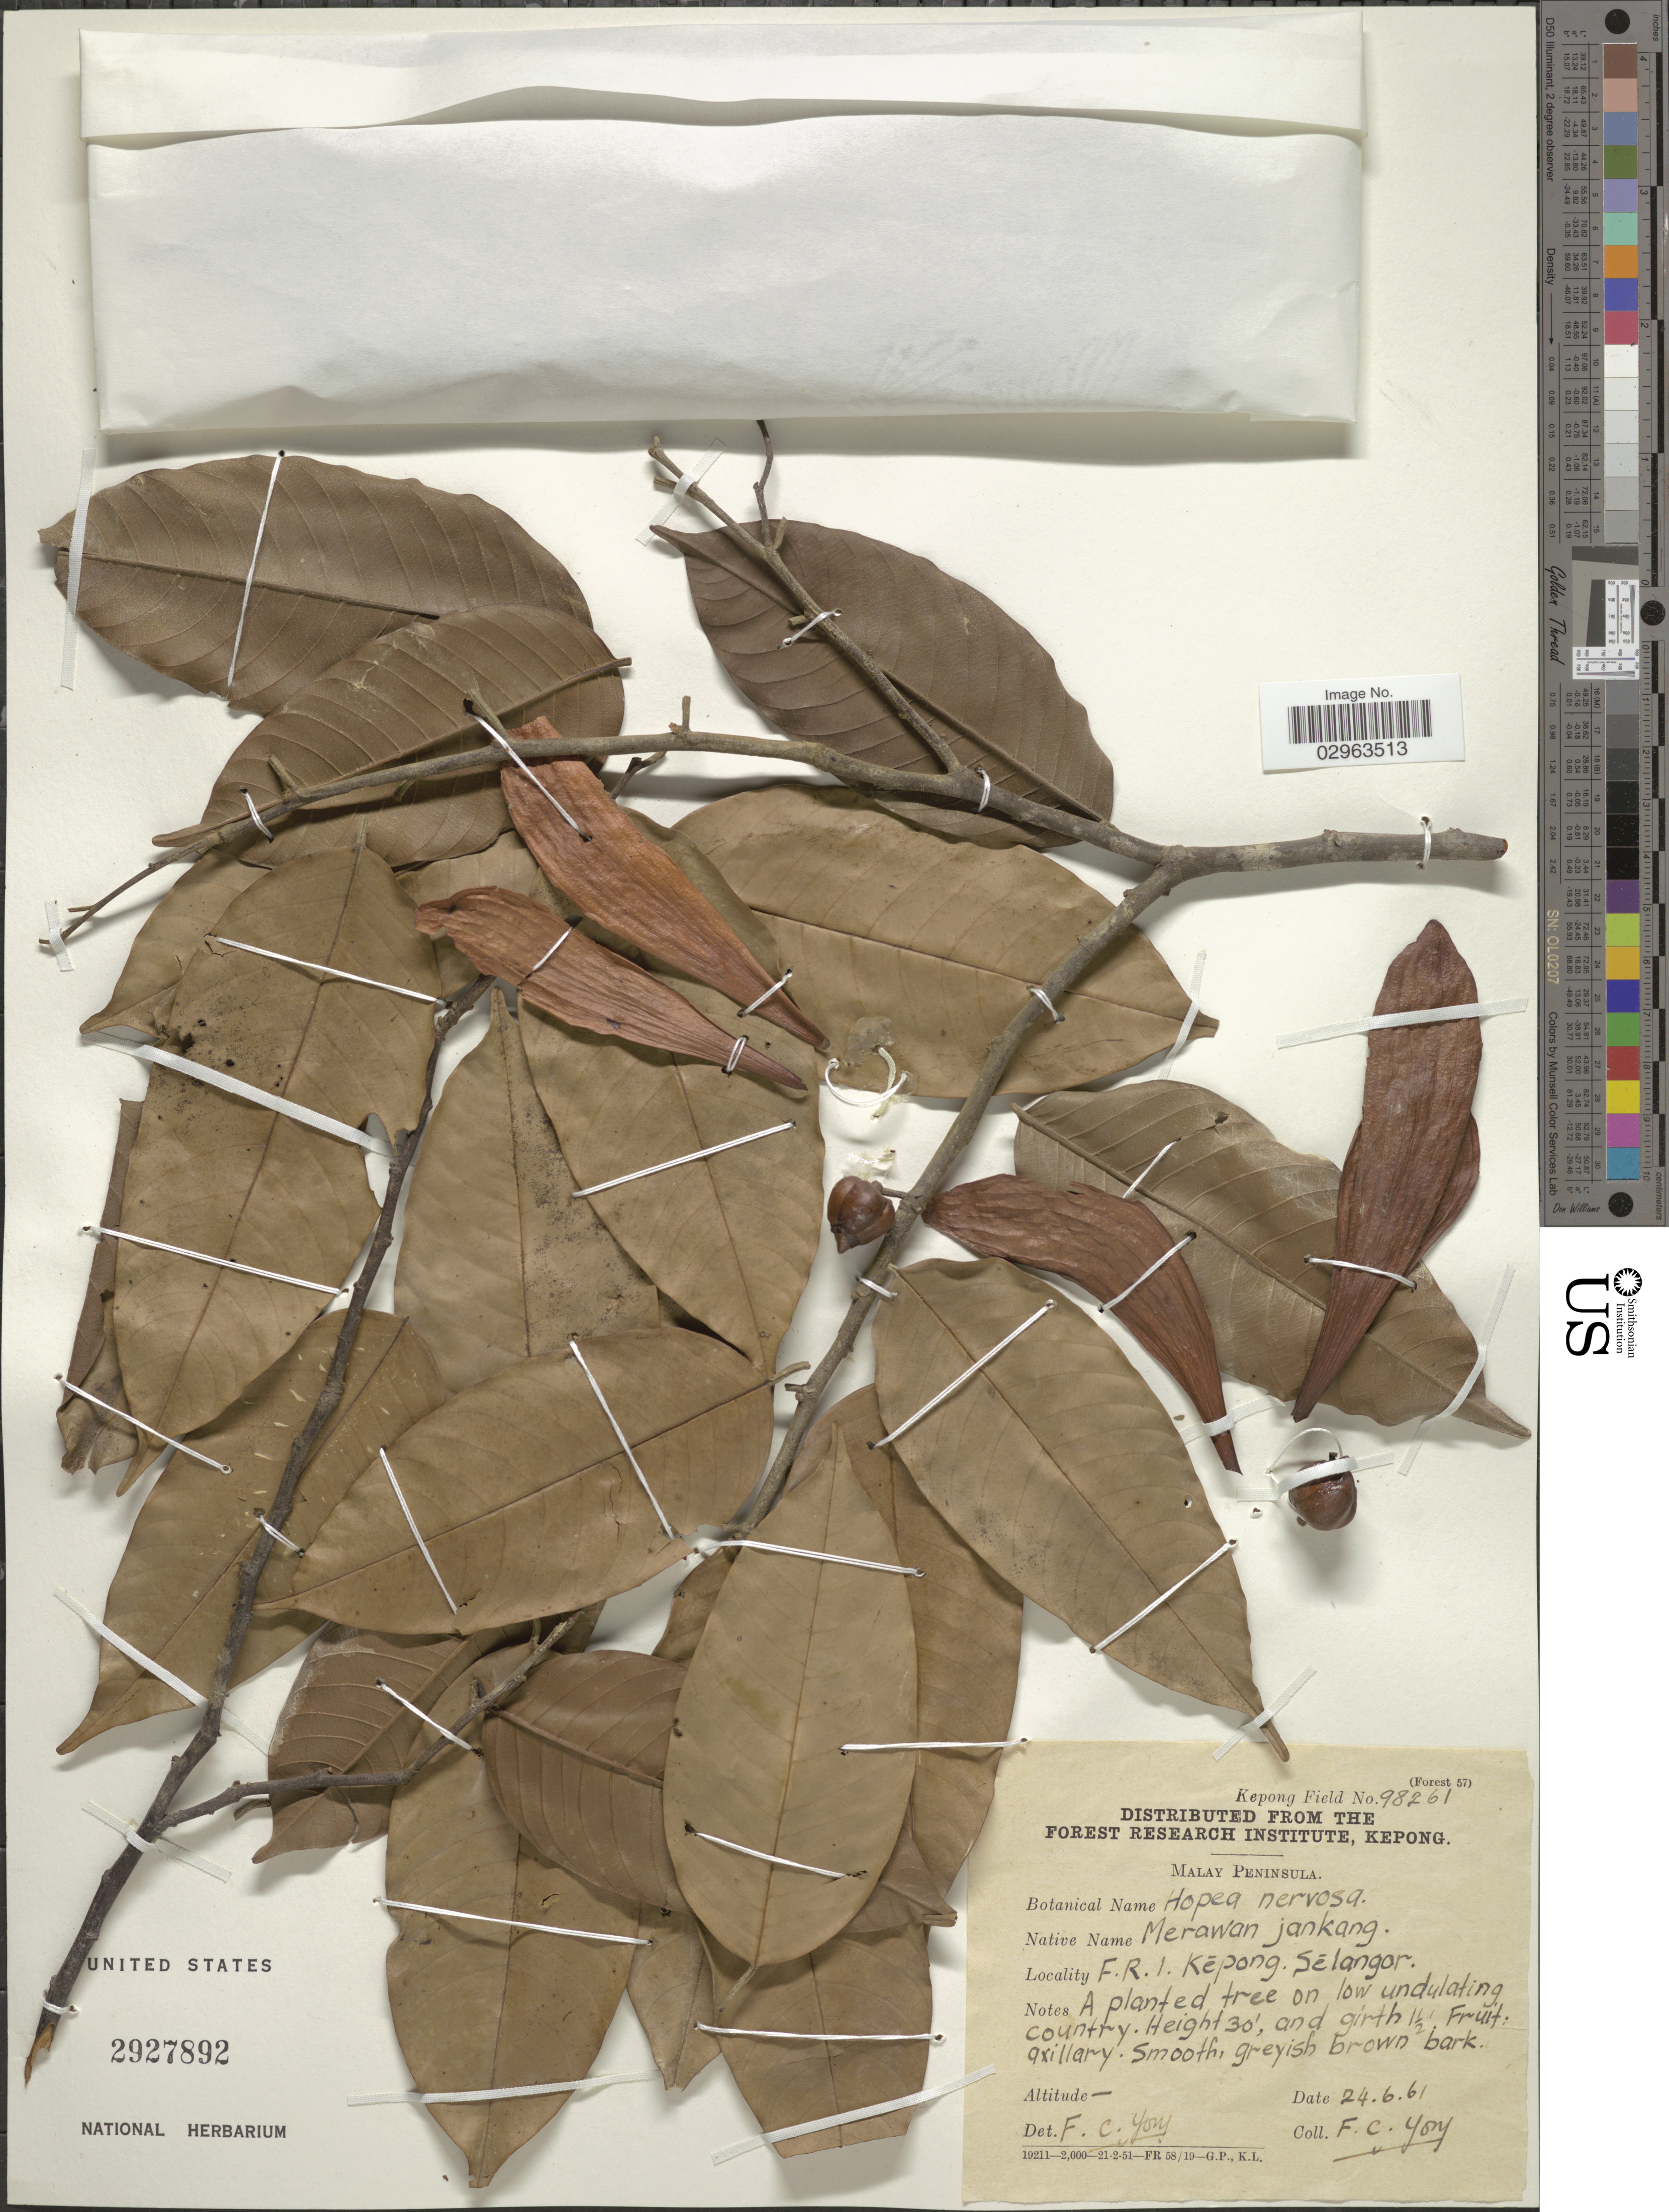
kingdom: Plantae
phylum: Tracheophyta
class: Magnoliopsida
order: Malvales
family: Dipterocarpaceae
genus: Hopea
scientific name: Hopea nervosa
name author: R.M. King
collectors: F. Yong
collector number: Kepong Field? 98261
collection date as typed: Transcribed d/m/y: 24/6/61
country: Malaysia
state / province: Selangor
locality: Malay Peninsula. F.R.I. Képong. Sélangor.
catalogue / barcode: US 2927892